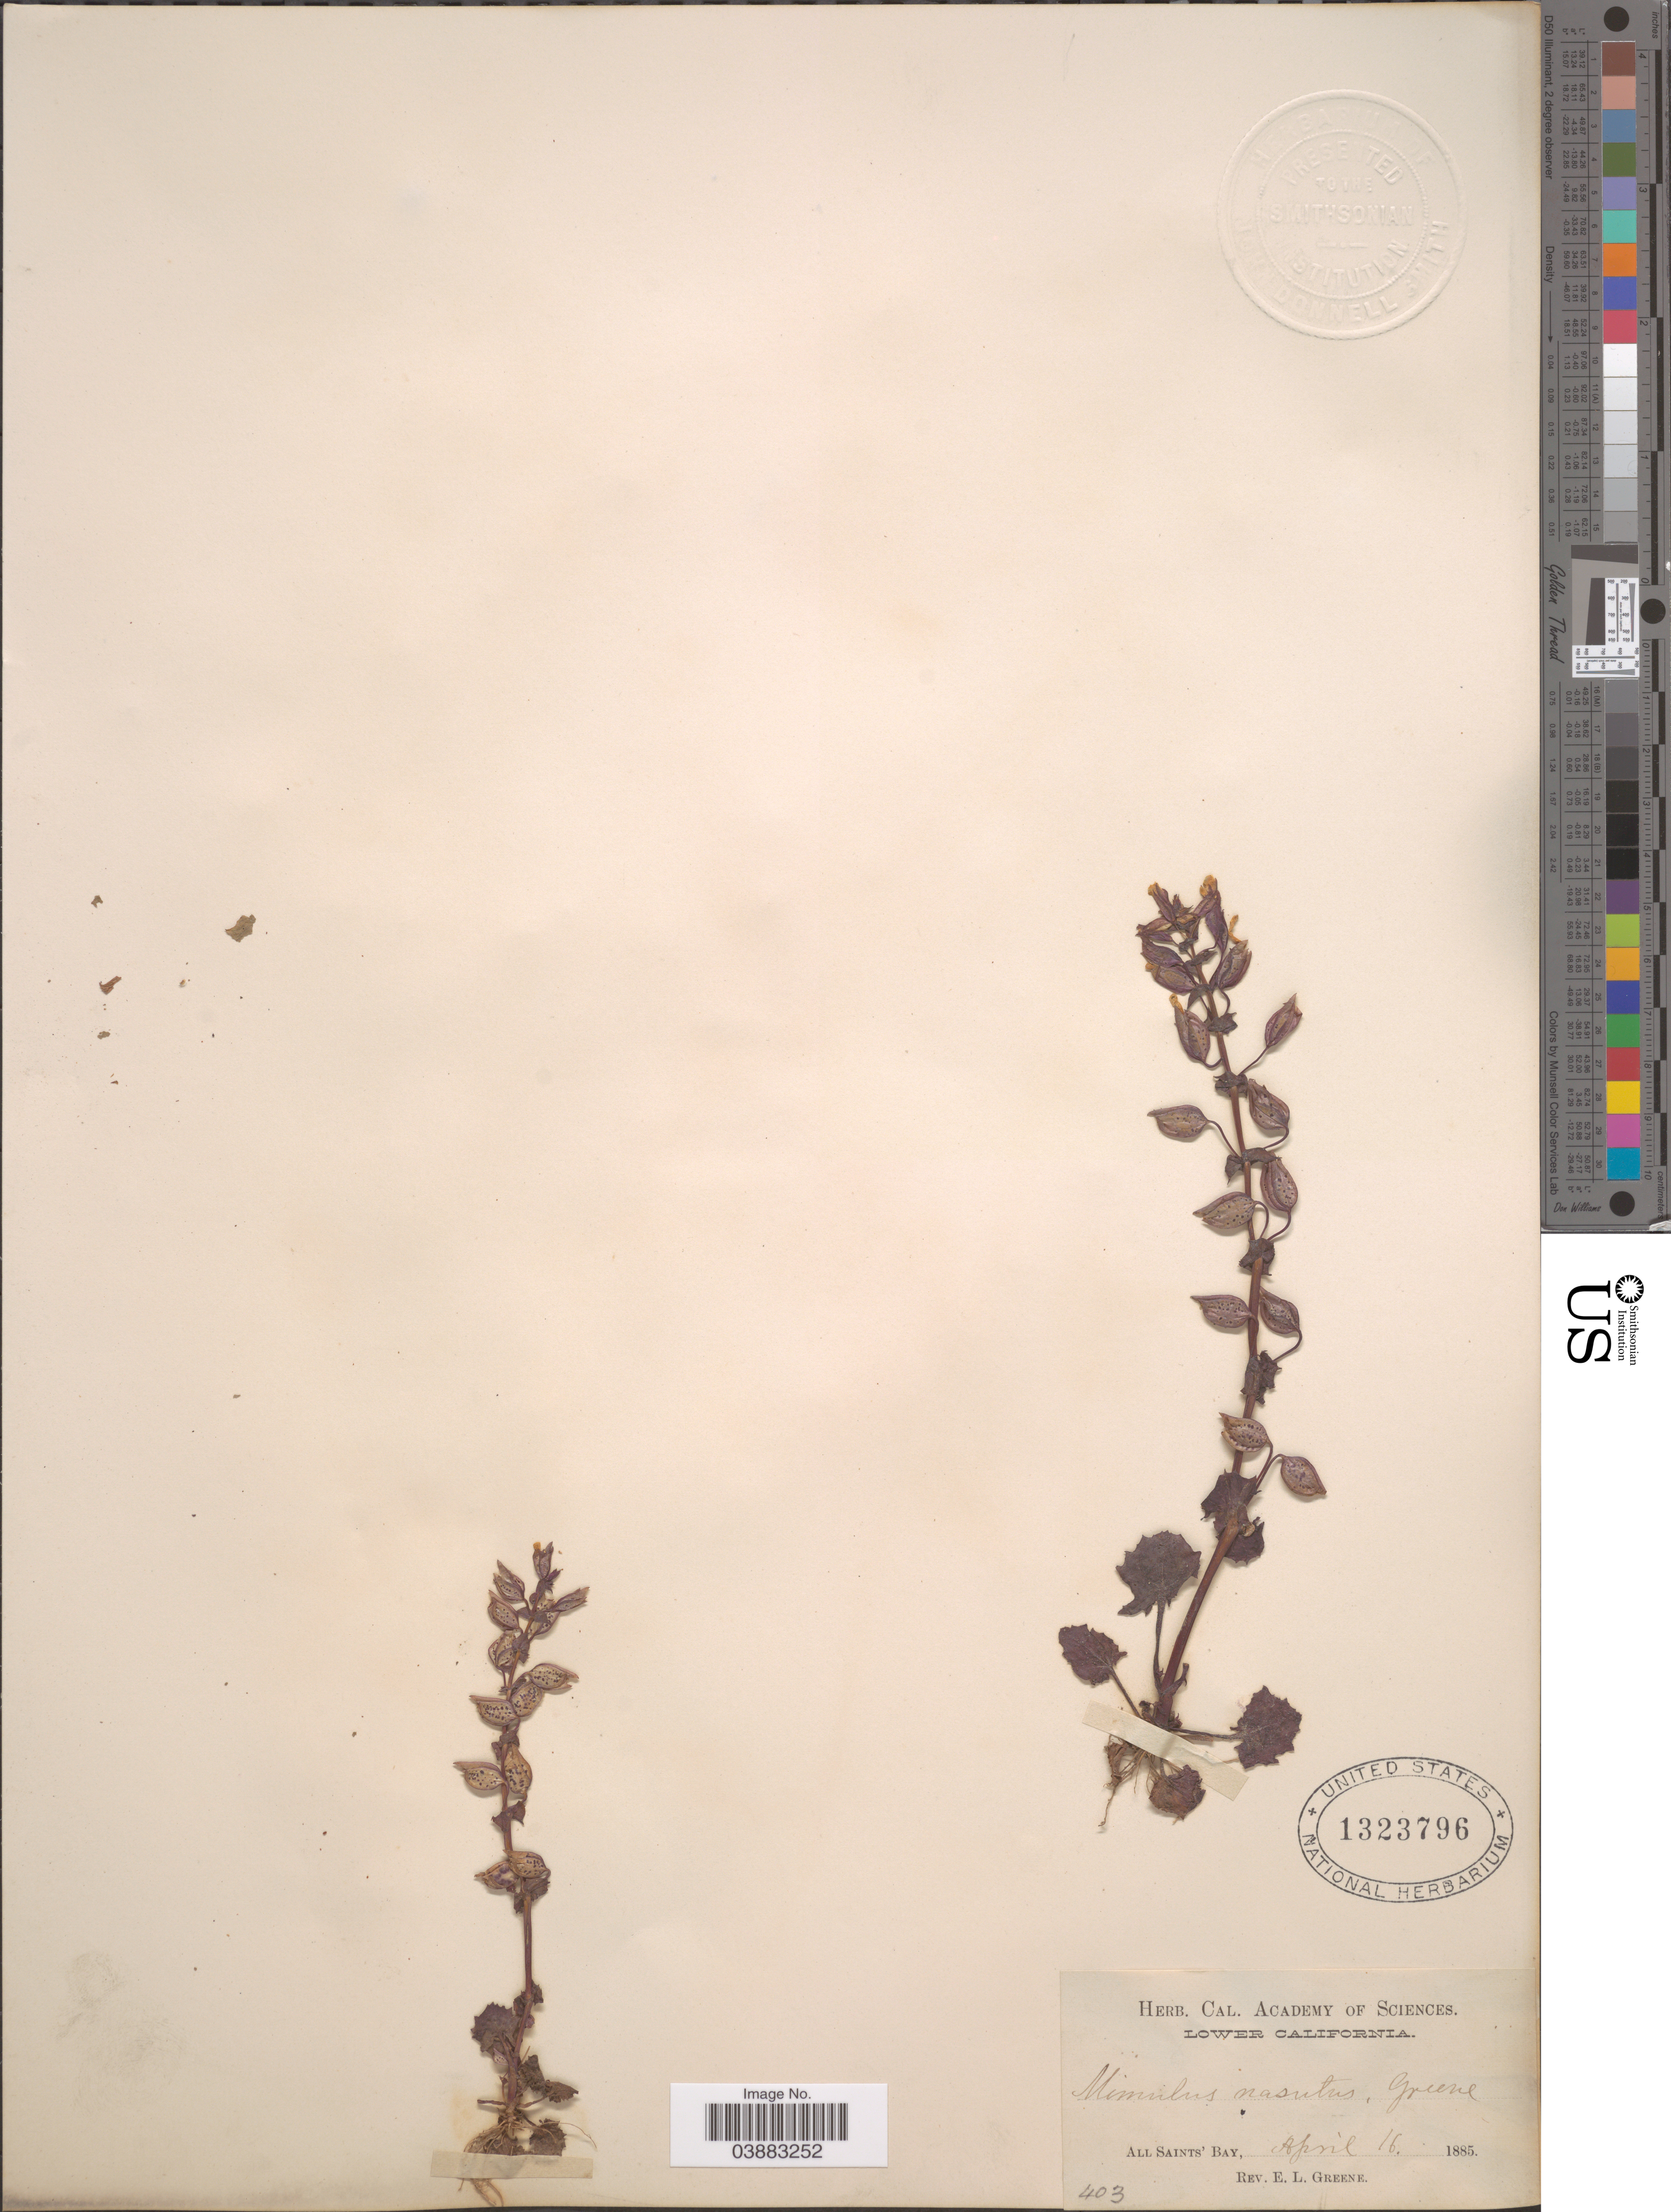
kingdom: Plantae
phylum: Tracheophyta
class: Magnoliopsida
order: Lamiales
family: Phrymaceae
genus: Mimulus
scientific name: Mimulus nasutus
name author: Greene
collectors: E. L. Greene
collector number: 403?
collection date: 1885-04-16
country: Mexico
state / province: Baja California Norte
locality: Lower California. All Saint's Bay.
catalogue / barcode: US 1323796